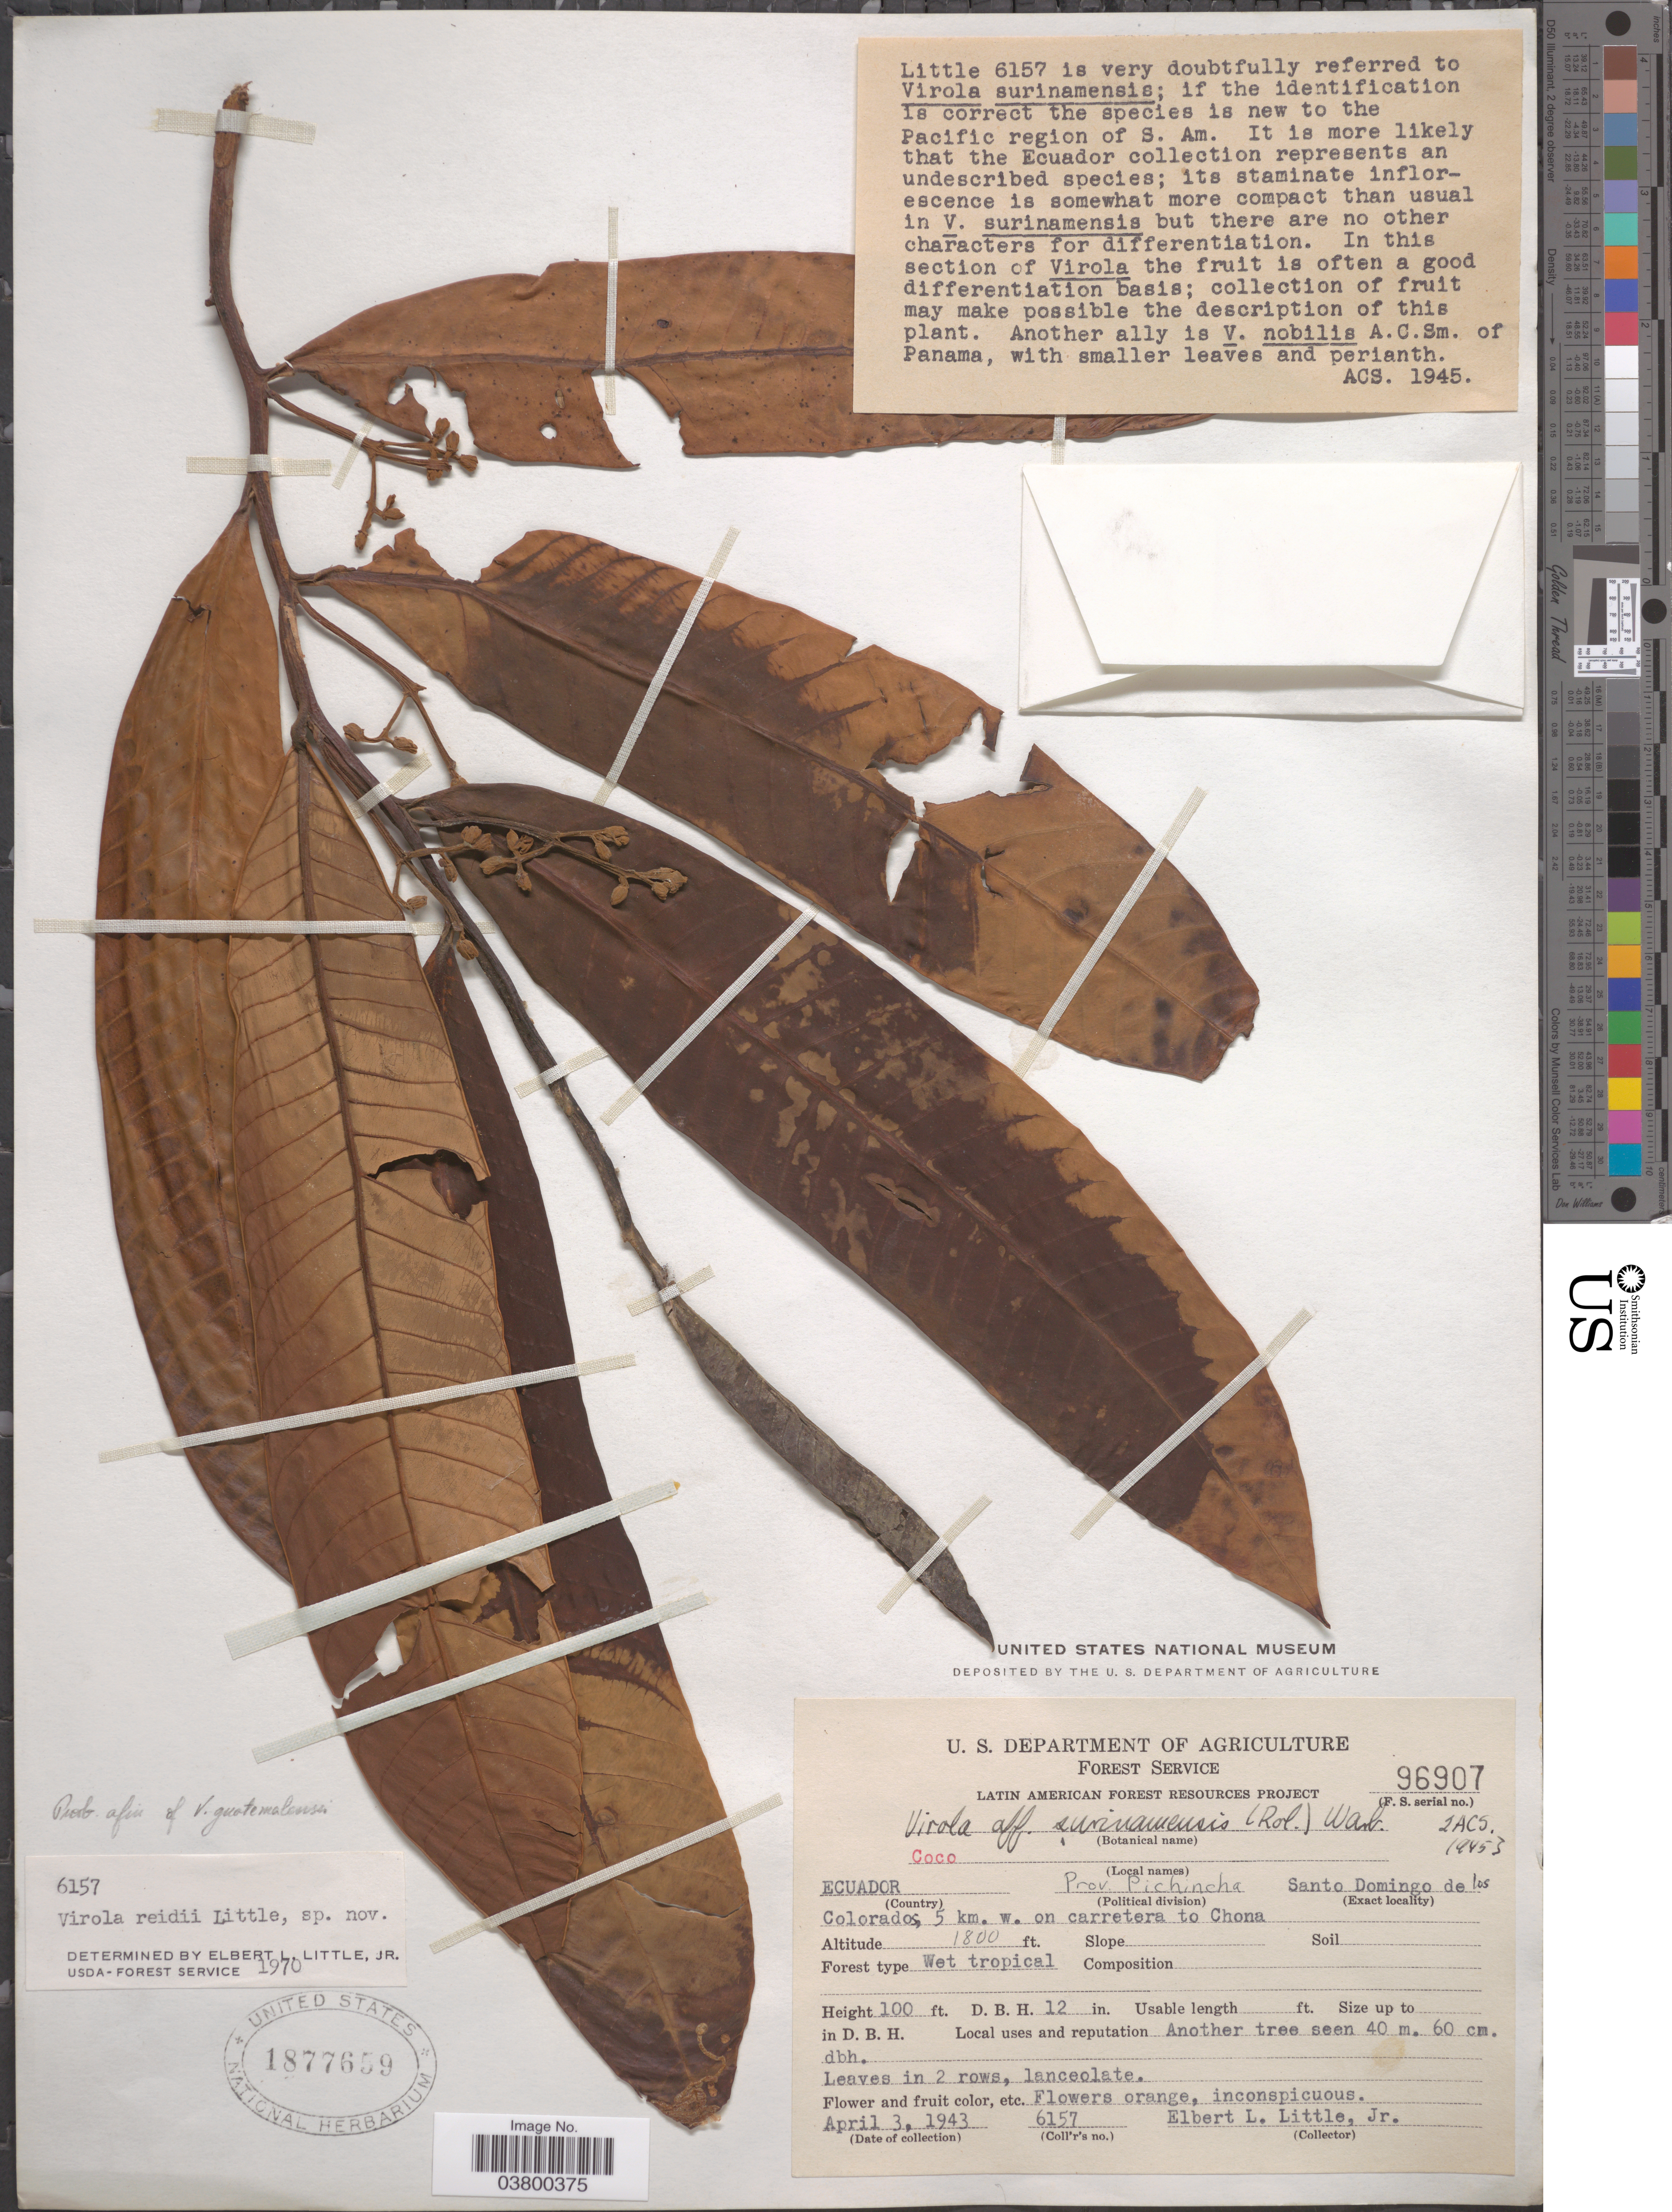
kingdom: Plantae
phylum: Tracheophyta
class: Magnoliopsida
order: Magnoliales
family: Myristicaceae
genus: Virola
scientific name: Virola surinamensis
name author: (Rol.) Warb.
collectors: E. L. Little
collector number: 6157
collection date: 1943-04-03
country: Ecuador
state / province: Pichincha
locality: Santo Domingo de los Colorados, 5 km. w. on carretera to Chona.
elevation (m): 549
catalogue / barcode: US 1877659